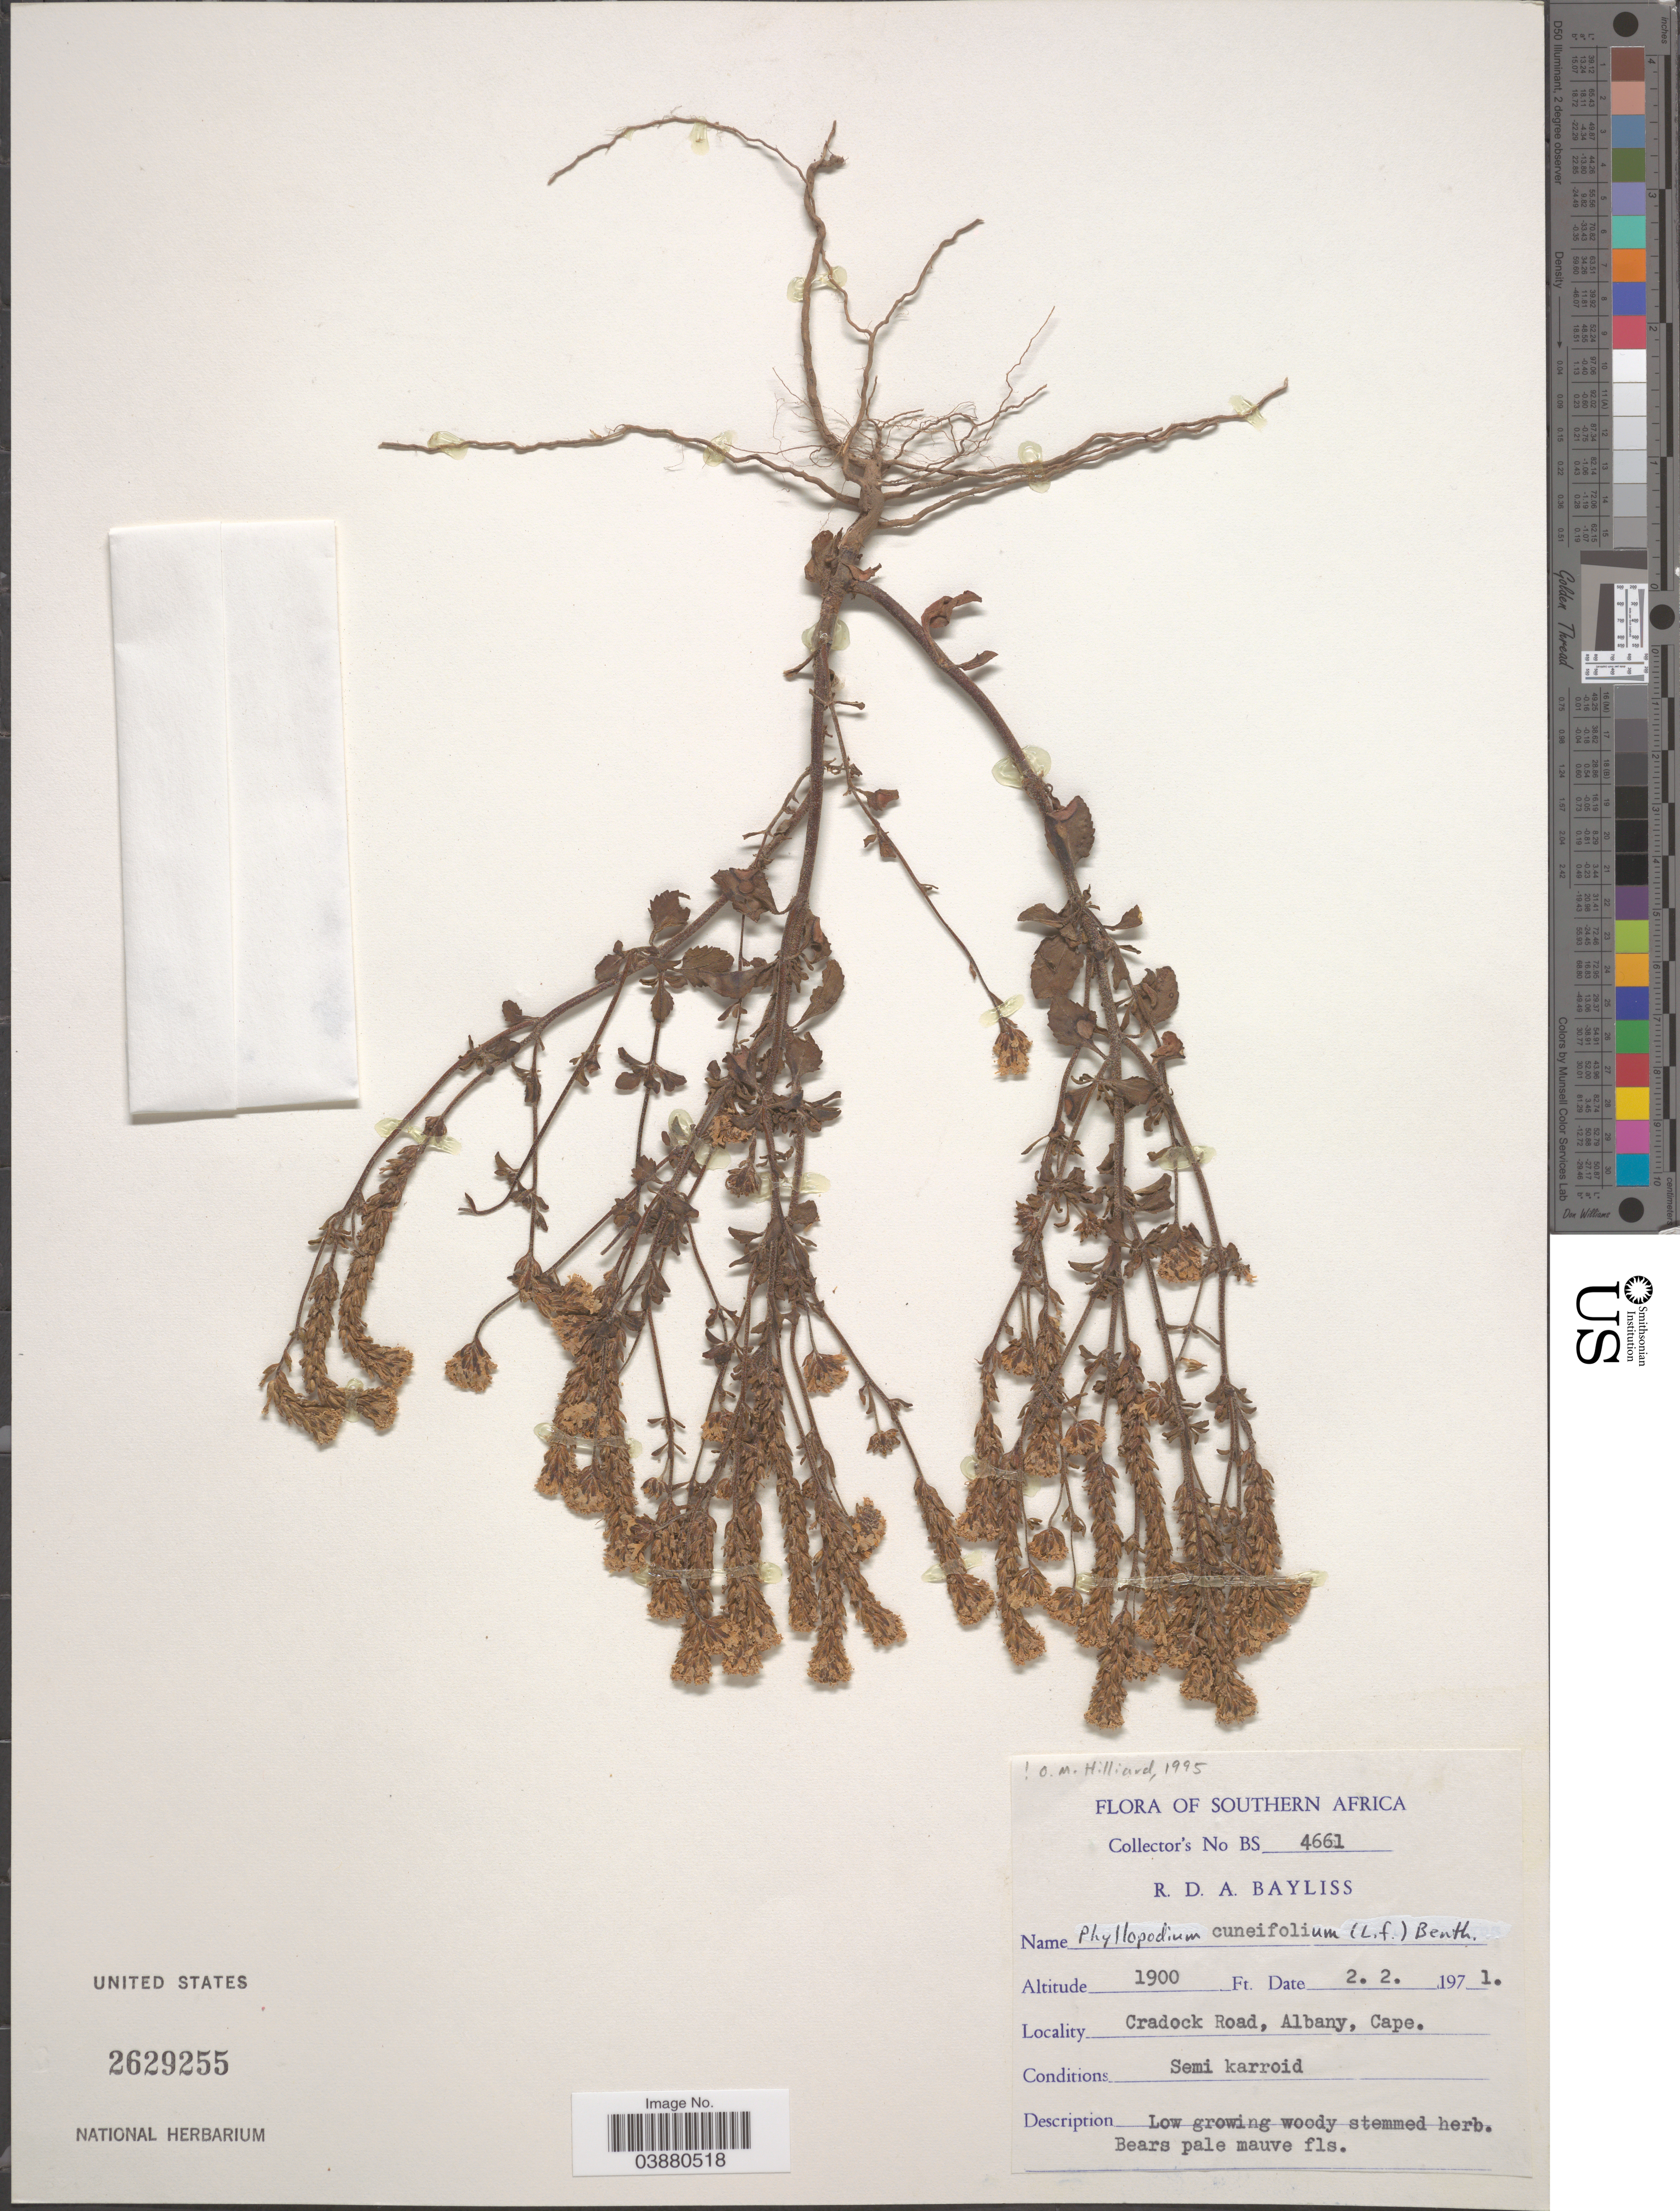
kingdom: Plantae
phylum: Tracheophyta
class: Magnoliopsida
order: Lamiales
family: Scrophulariaceae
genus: Phyllopodium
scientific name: Phyllopodium cuneiifolium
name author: (L. f.) Benth.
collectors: R. Bayliss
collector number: BS 4661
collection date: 1971-02-02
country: South Africa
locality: Southern Africa. Cradock Road, Albany, Cape.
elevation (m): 579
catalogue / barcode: US 2629255